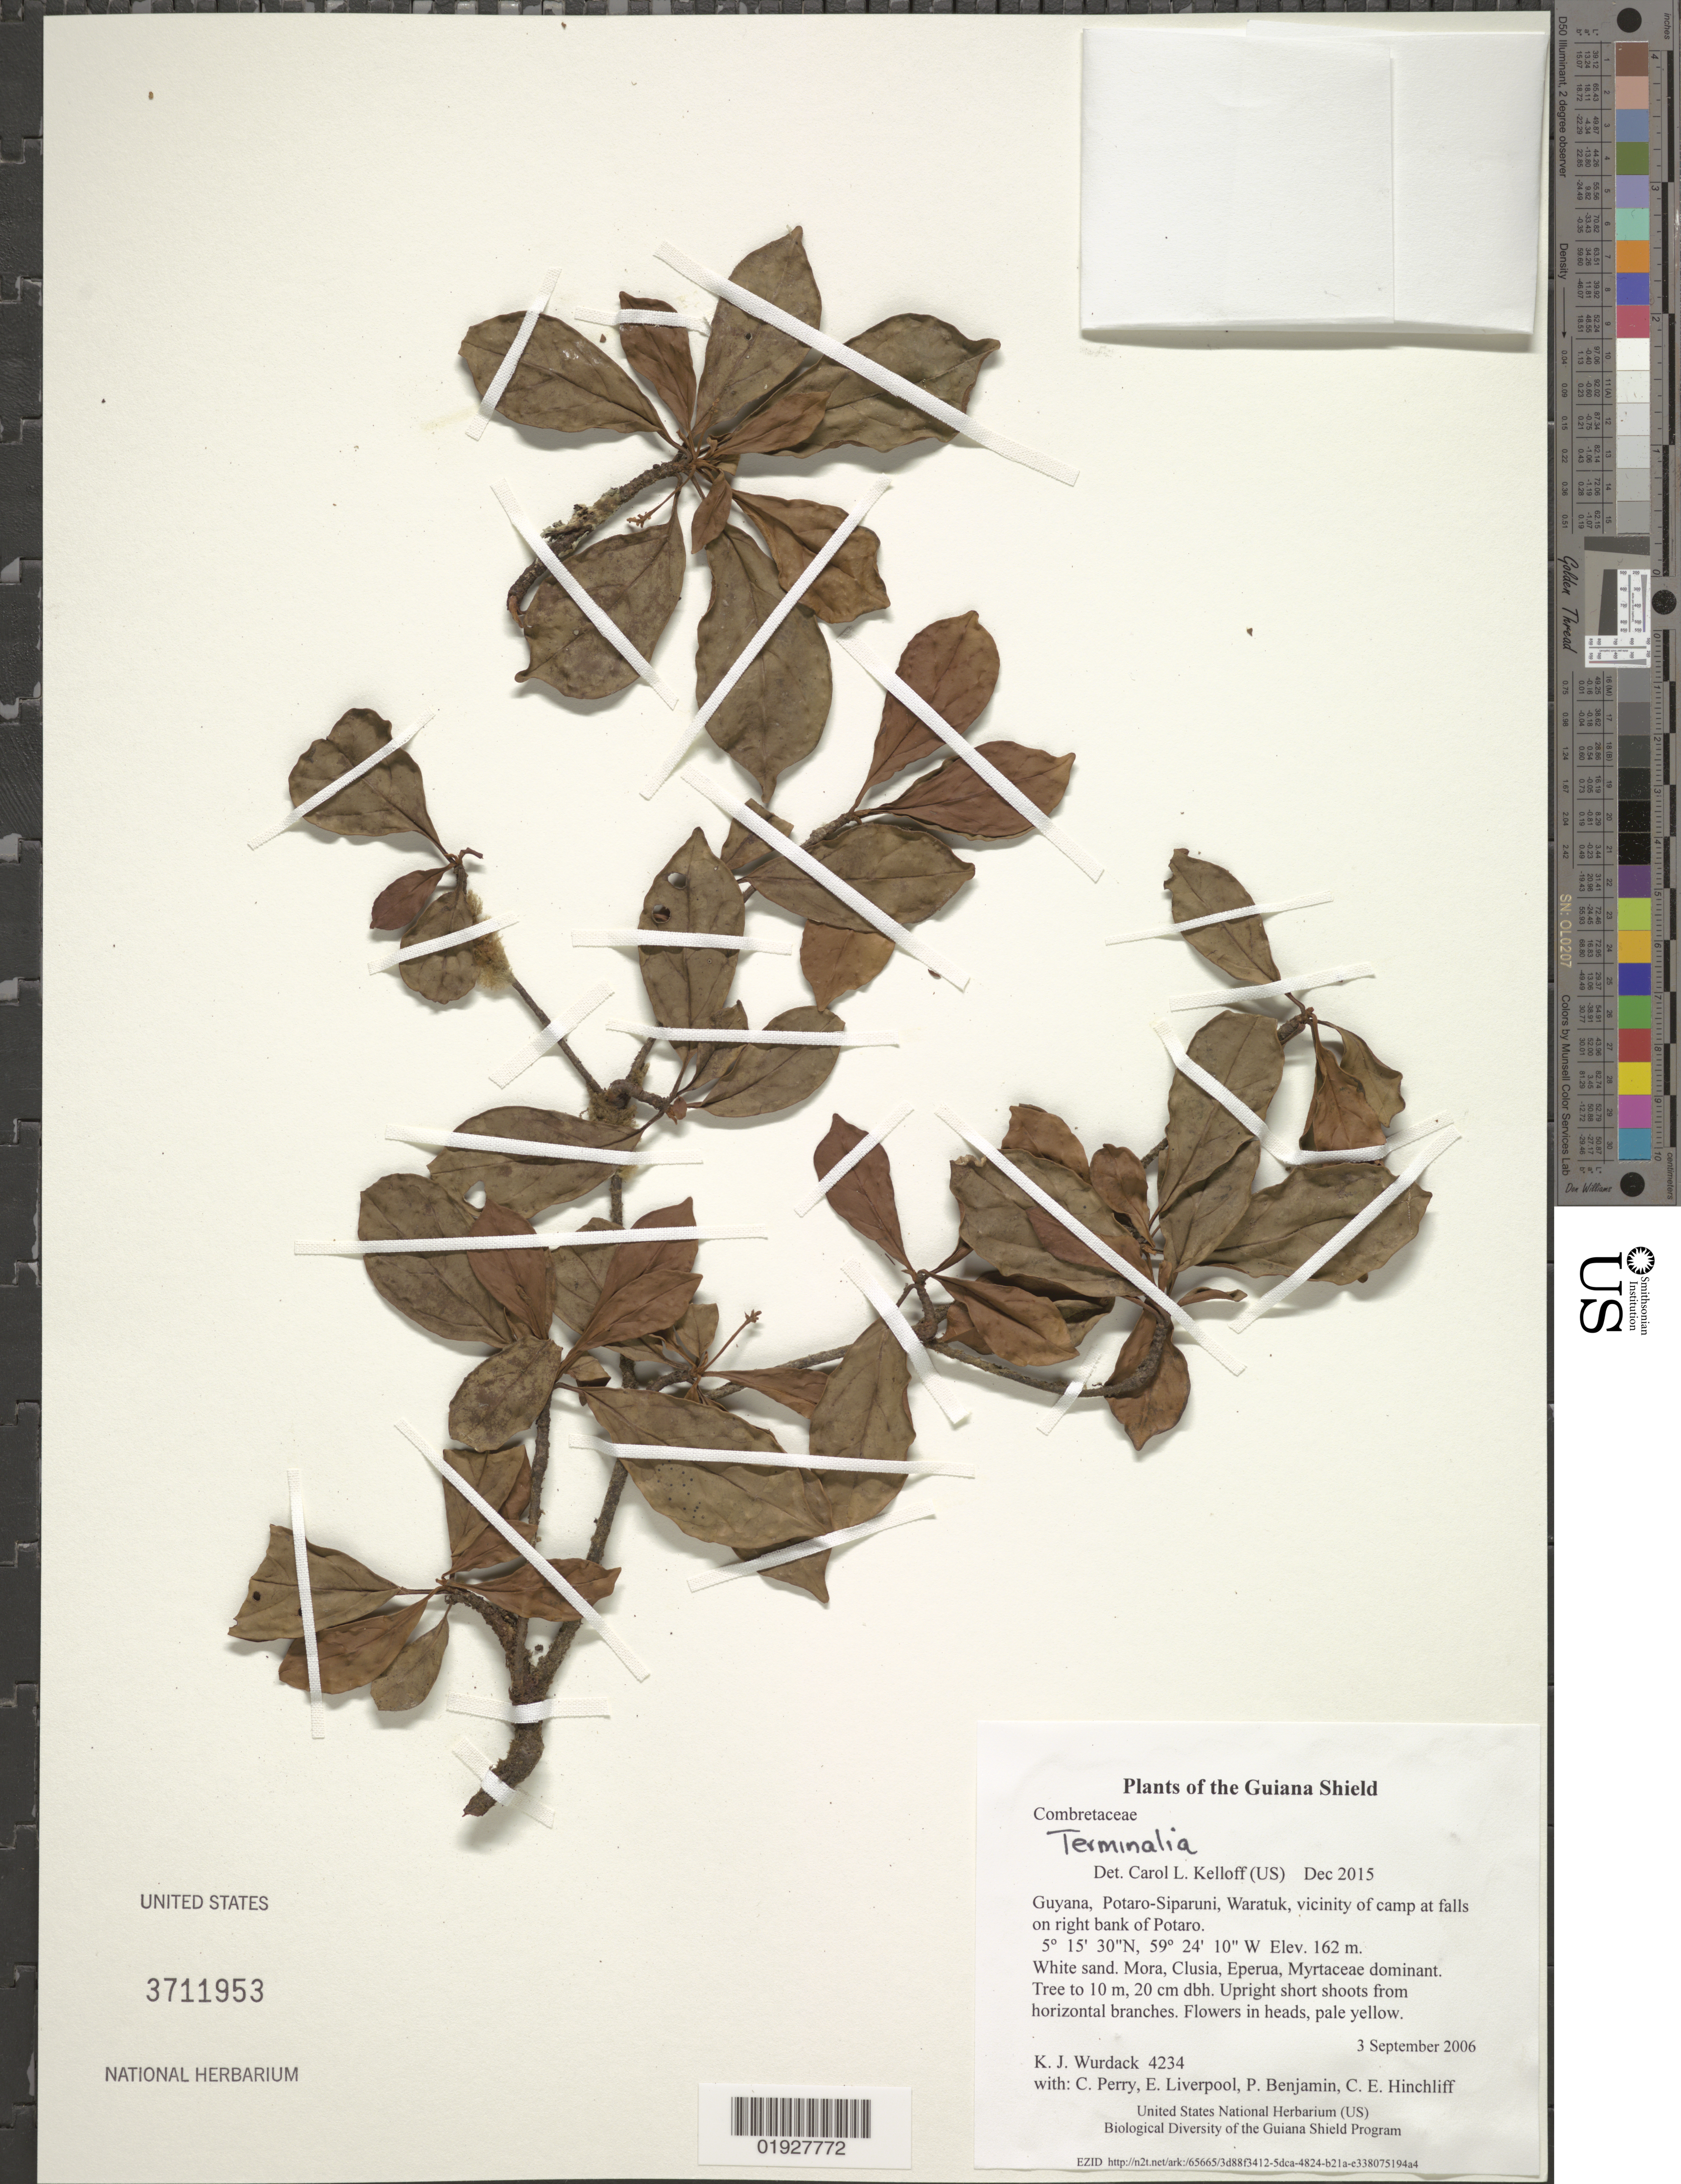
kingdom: Plantae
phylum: Tracheophyta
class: Magnoliopsida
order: Myrtales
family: Combretaceae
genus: Buchenavia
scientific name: Buchenavia fanshawei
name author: Exell & Maguire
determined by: Kelloff, Carol L., (US), Smithsonian Institution - National Museum of Natural History (UNITED STATES)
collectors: K. Wurdack, C. Perry, E. Liverpool, P. Benjamin, C. E. Hinchliff & K. M. Redden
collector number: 4234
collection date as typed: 3 September 2006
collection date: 2006-09-03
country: Guyana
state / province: Potaro-Siparuni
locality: Waratuk, vicinity of camp at falls on right bank of Potaro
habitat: White sand. Mora, Clusia, Eperua, Myrtaceae dominant.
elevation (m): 162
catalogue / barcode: US 3711953